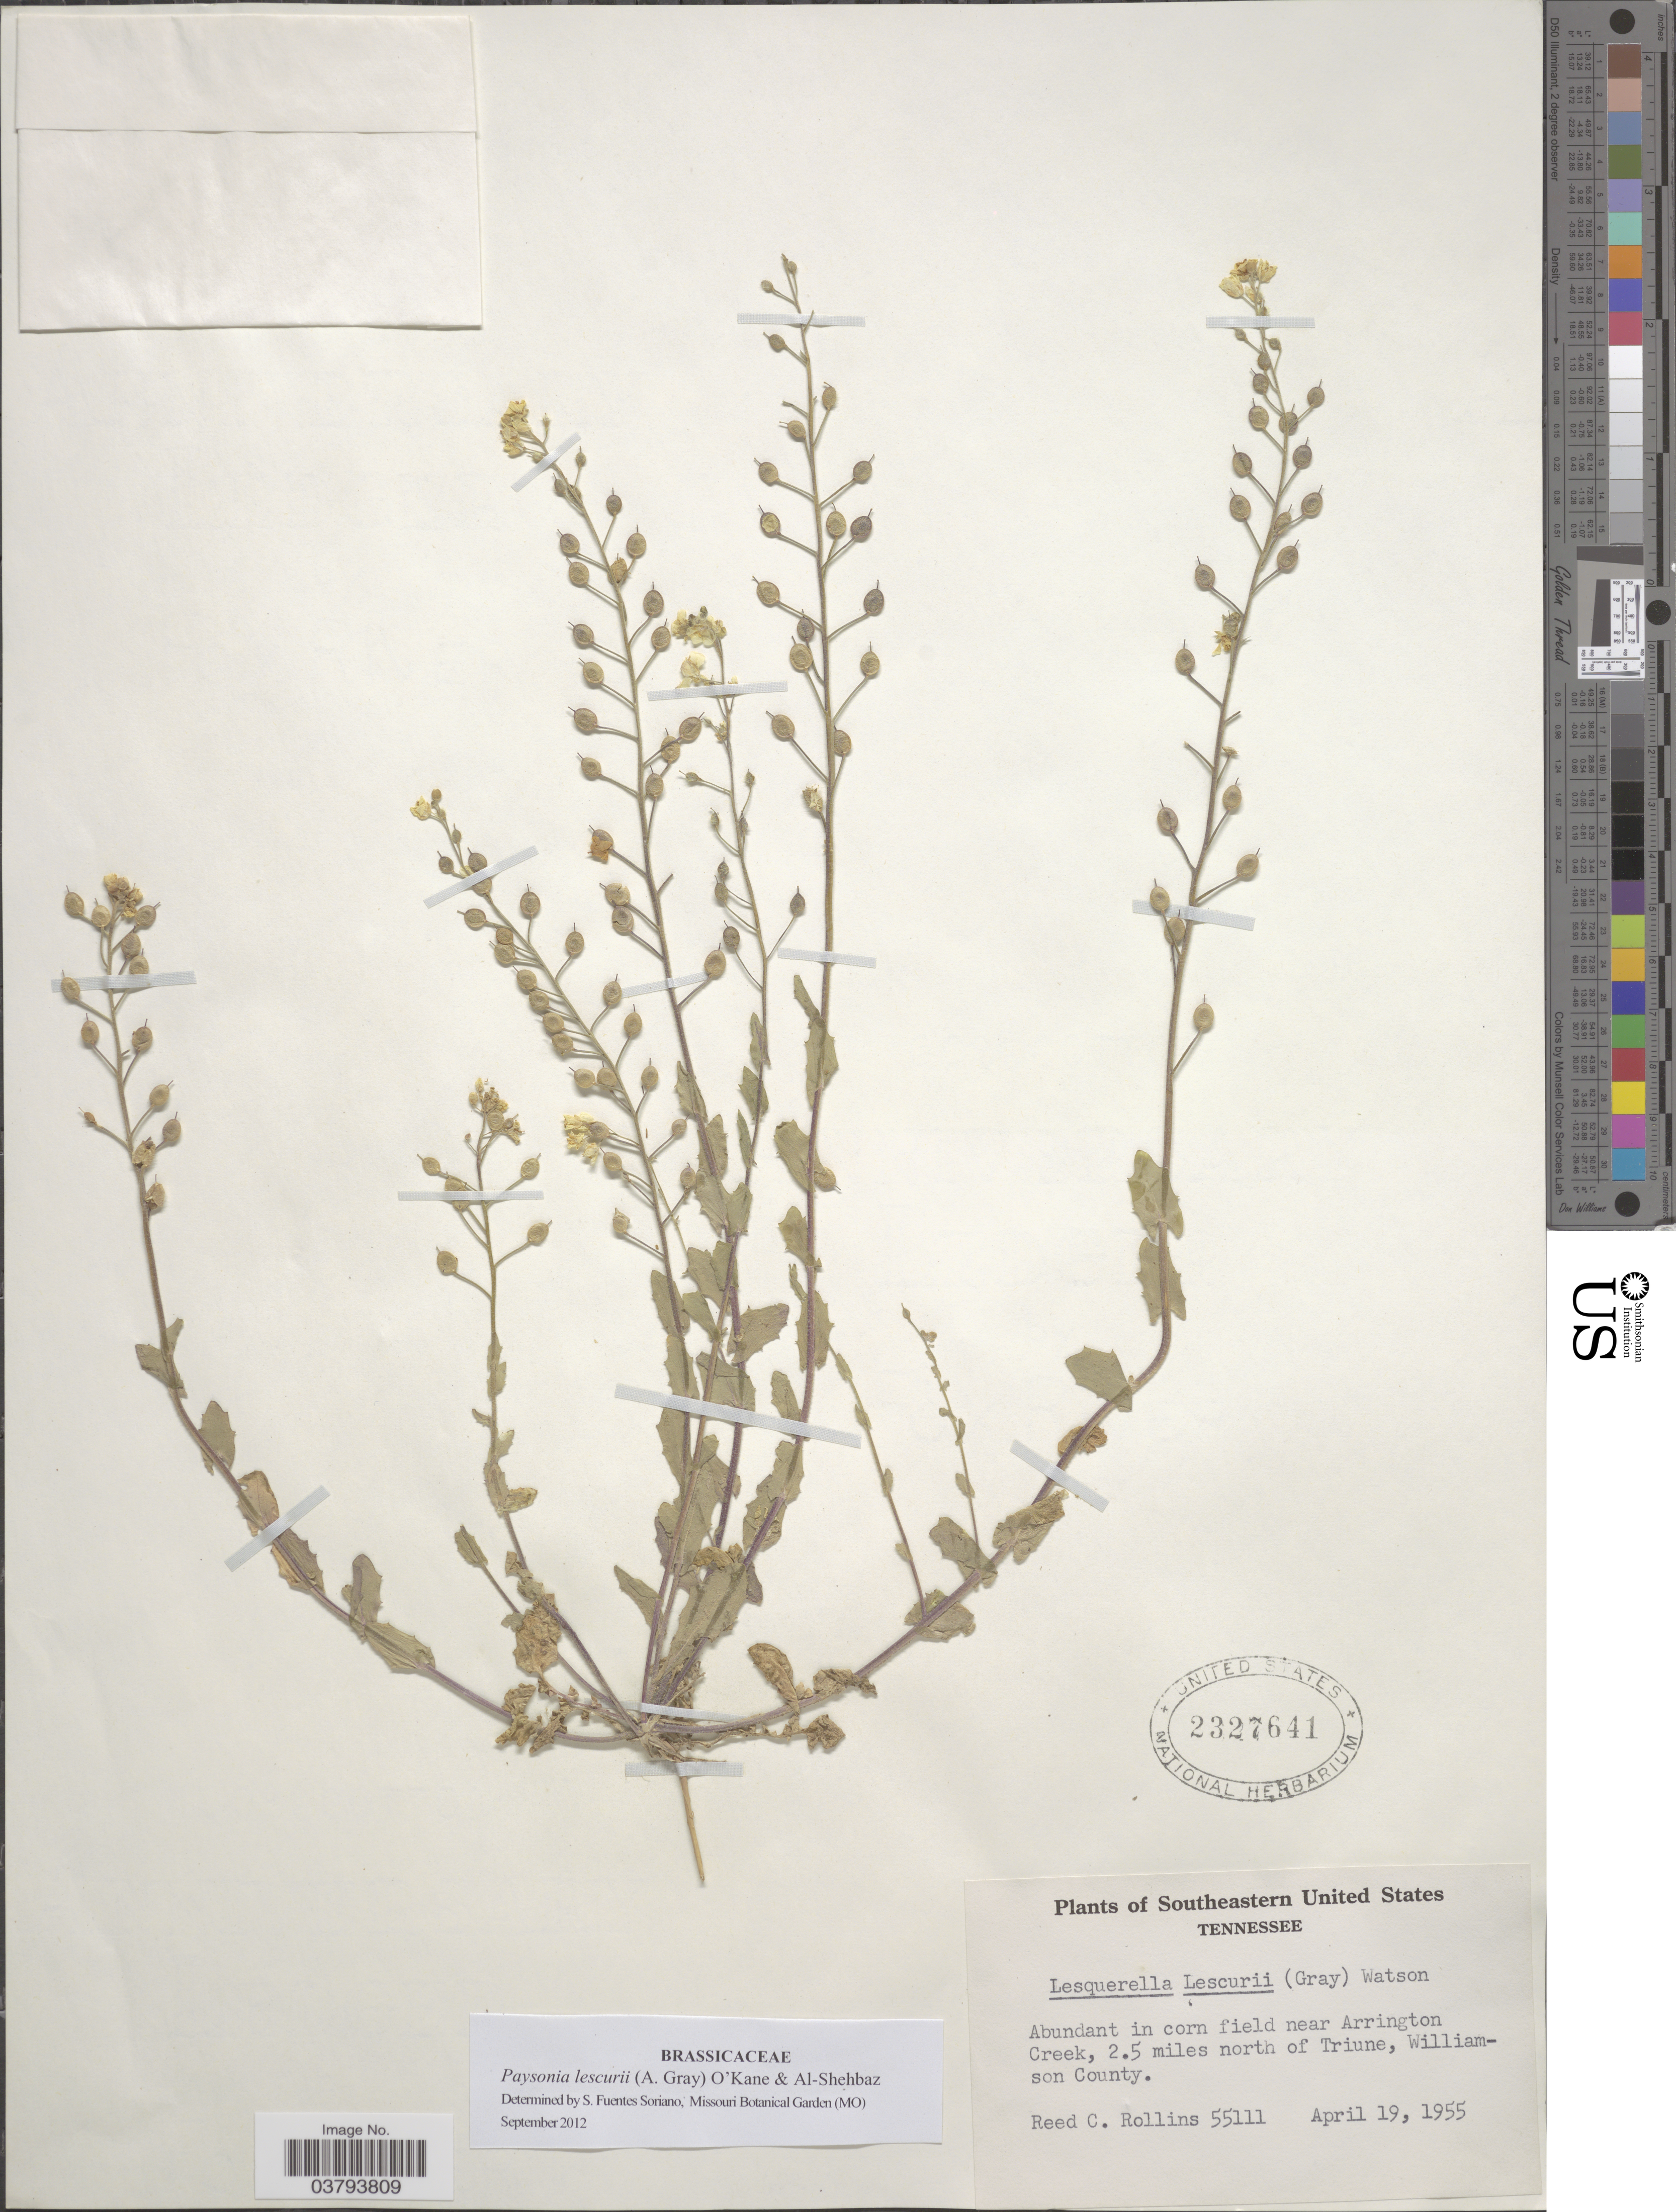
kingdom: Plantae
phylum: Tracheophyta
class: Magnoliopsida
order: Brassicales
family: Brassicaceae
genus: Lesquerella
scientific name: Lesquerella lescurii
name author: (A. Gray) S. Watson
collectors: R. C. Rollins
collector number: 55111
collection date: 1955-04-19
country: United States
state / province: Tennessee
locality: Southeastern United States; Corn field near Arrington Creek, 2.5 miles north of Triune, Williamson County.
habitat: abundant in corn field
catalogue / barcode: US 2327641